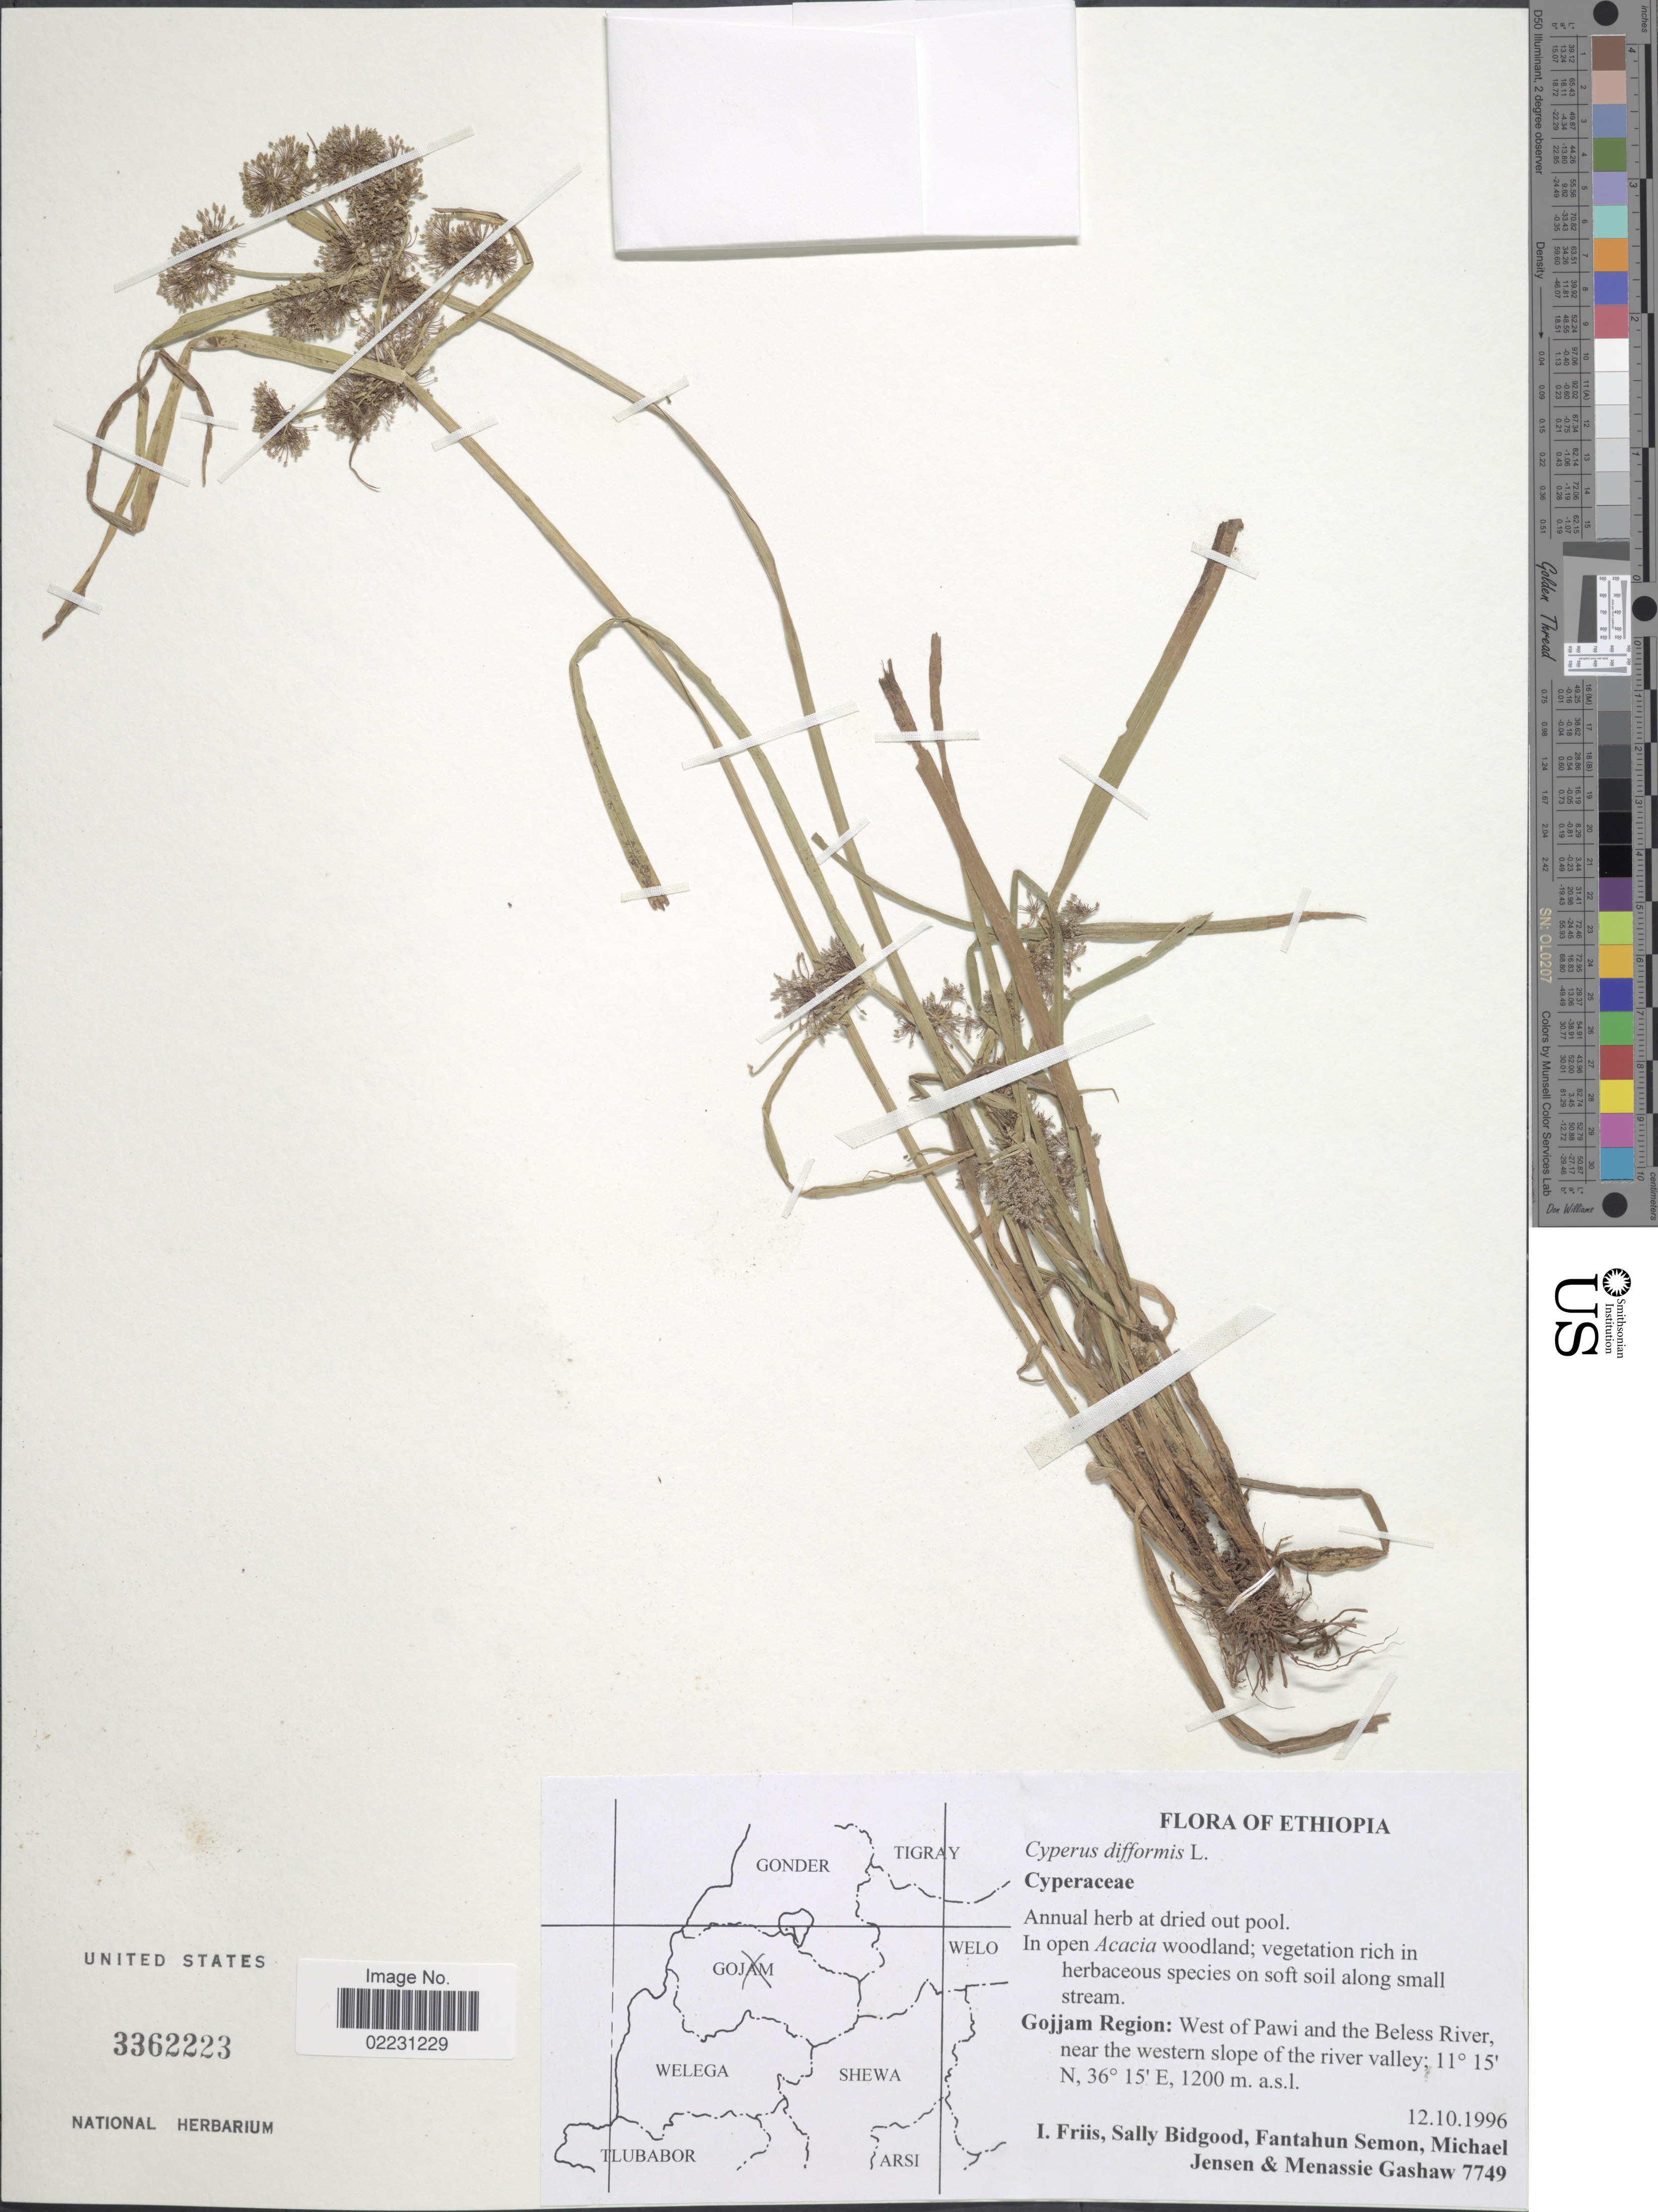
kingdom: Plantae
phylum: Tracheophyta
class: Liliopsida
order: Poales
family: Cyperaceae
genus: Cyperus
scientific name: Cyperus difformis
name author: L.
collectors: I. Friis, S. Bidgood, F. Semon, M. Jensen & M. Gashaw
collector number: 7749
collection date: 1996-10-12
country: Ethiopia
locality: Gojjam Region: West of pawi and the Beless River, near the western slope of the river valley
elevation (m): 1200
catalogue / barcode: US 3362223